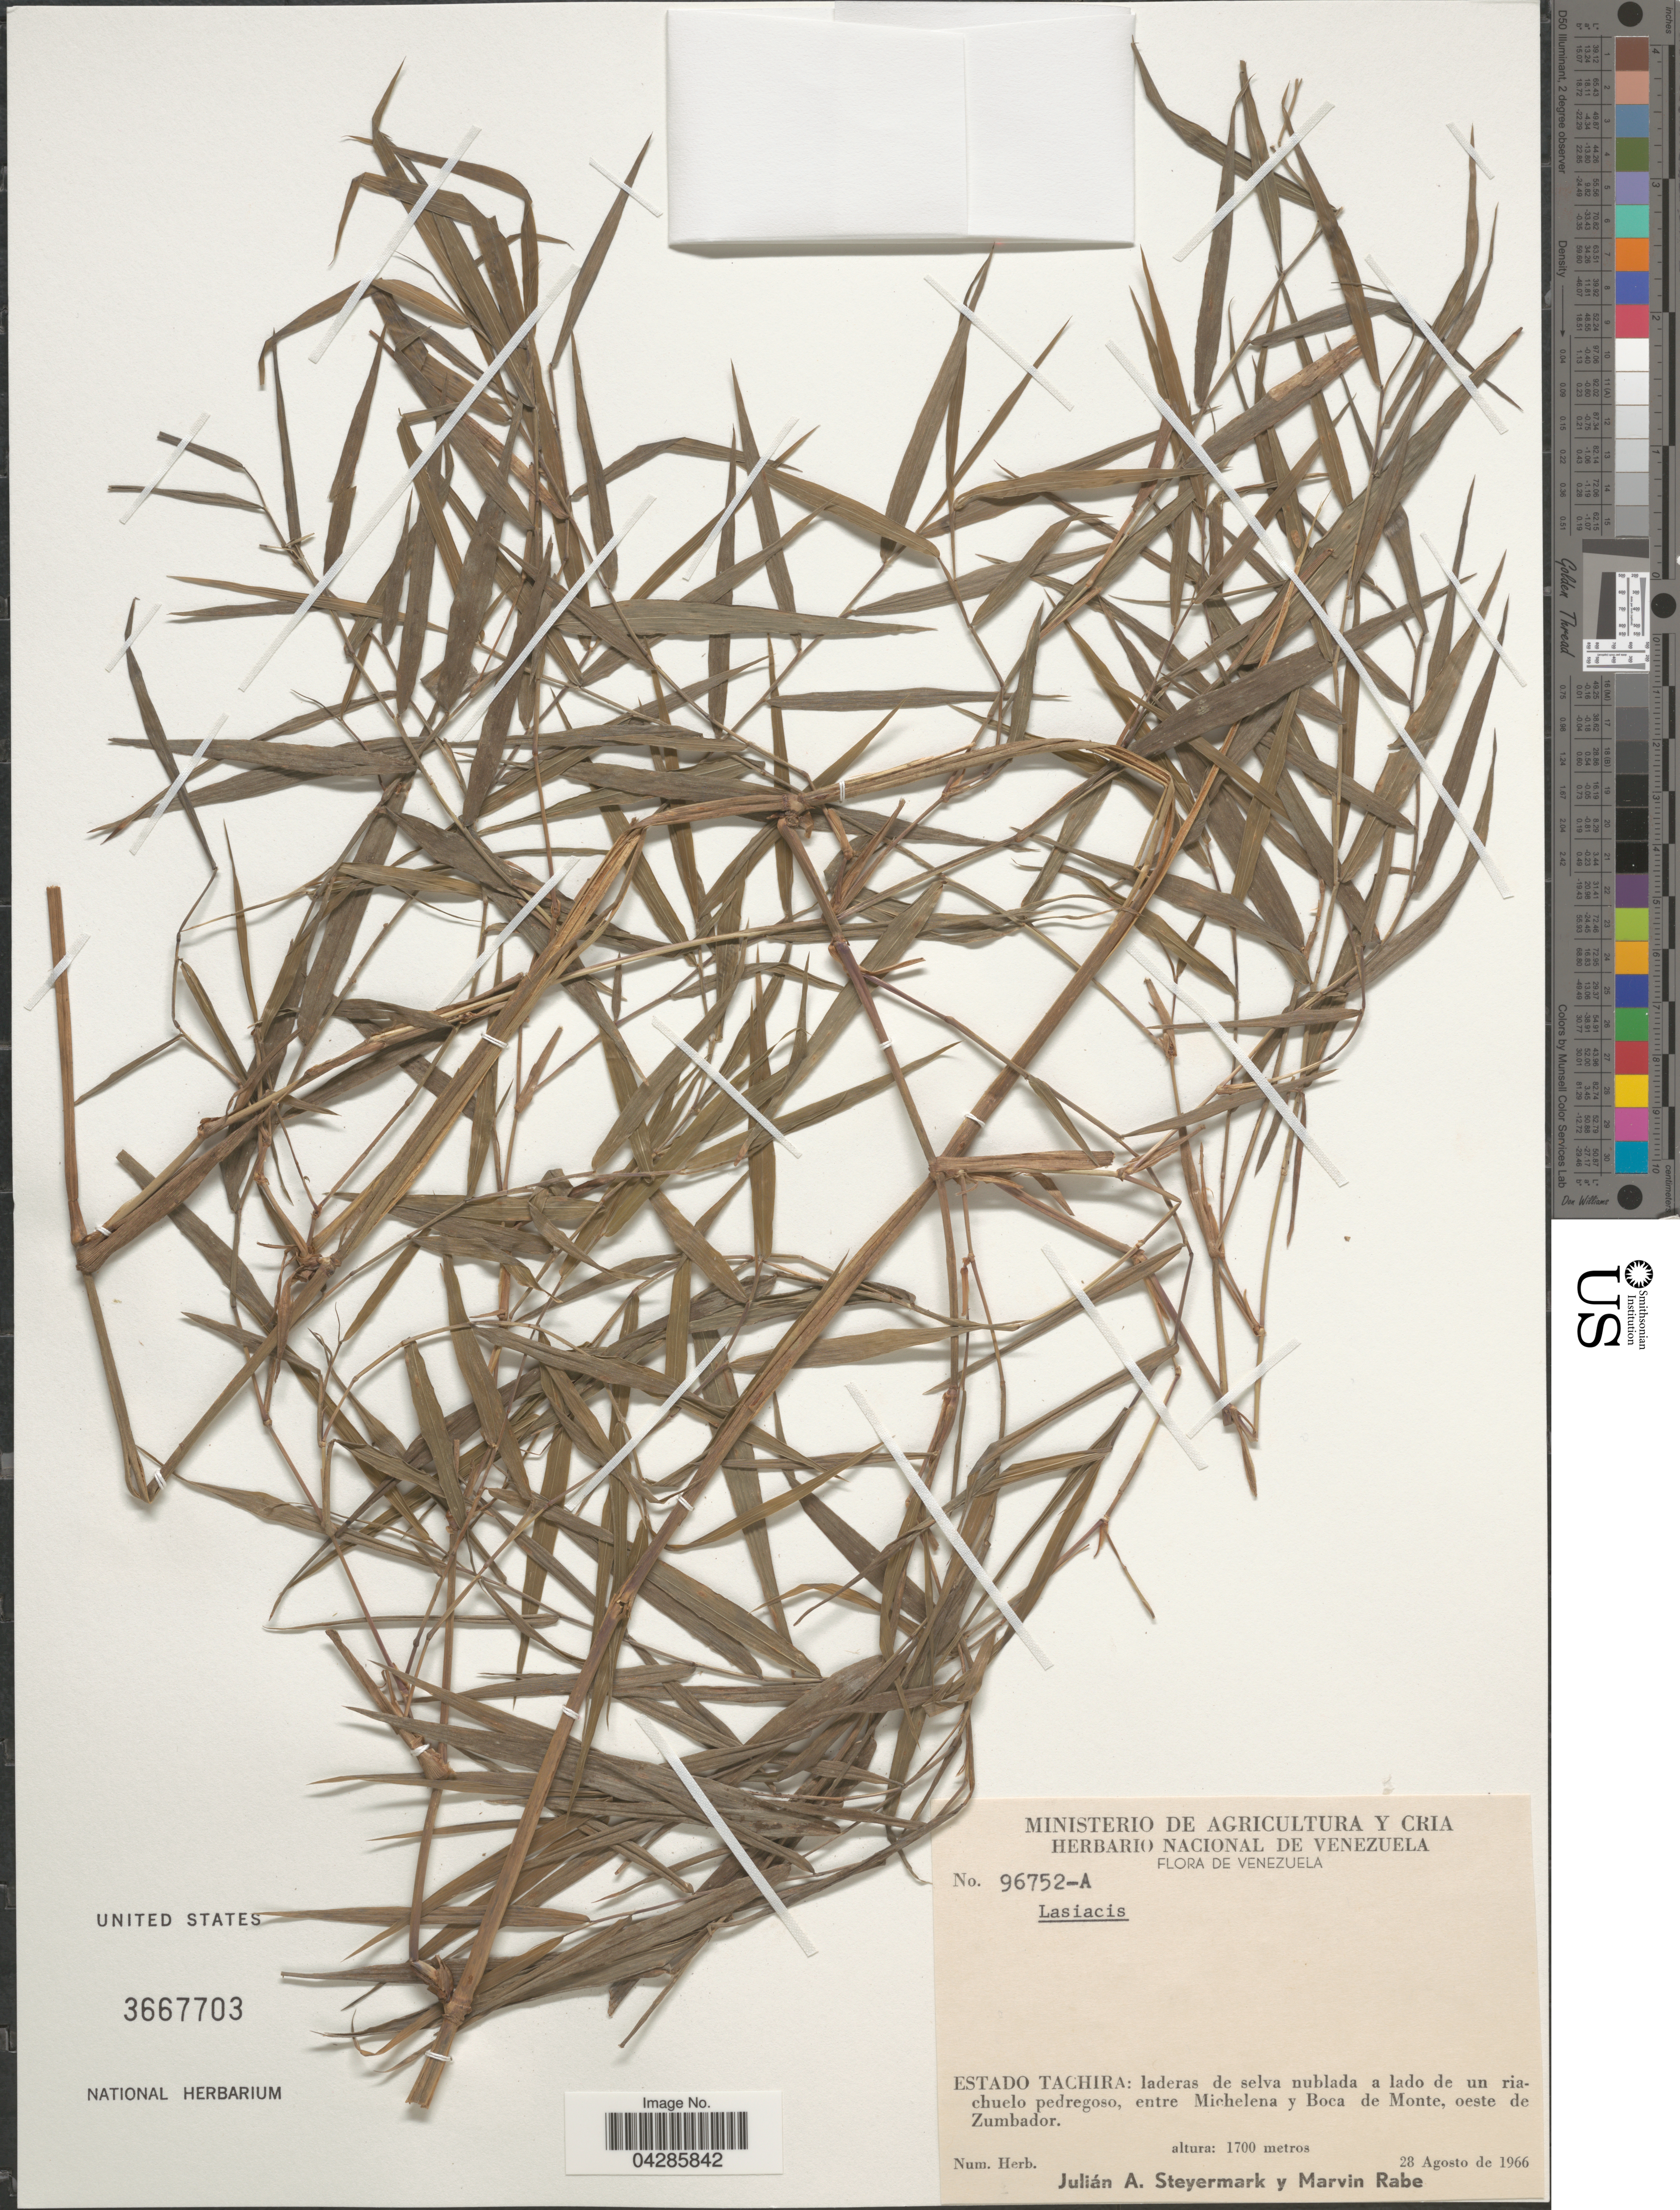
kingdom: Plantae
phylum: Tracheophyta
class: Liliopsida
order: Poales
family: Poaceae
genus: Lasiacis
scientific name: Lasiacis sp.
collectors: J. Steyermark & M. Rabe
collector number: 96752-A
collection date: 1966-08-28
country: Venezuela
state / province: Tachira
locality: Estado Tachira: laderas de selva nublada a lado de un riachuelo pedregroso, entre Michelena y Boca de Monte, oeste de Zumbador.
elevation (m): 1700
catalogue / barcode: US 3667703